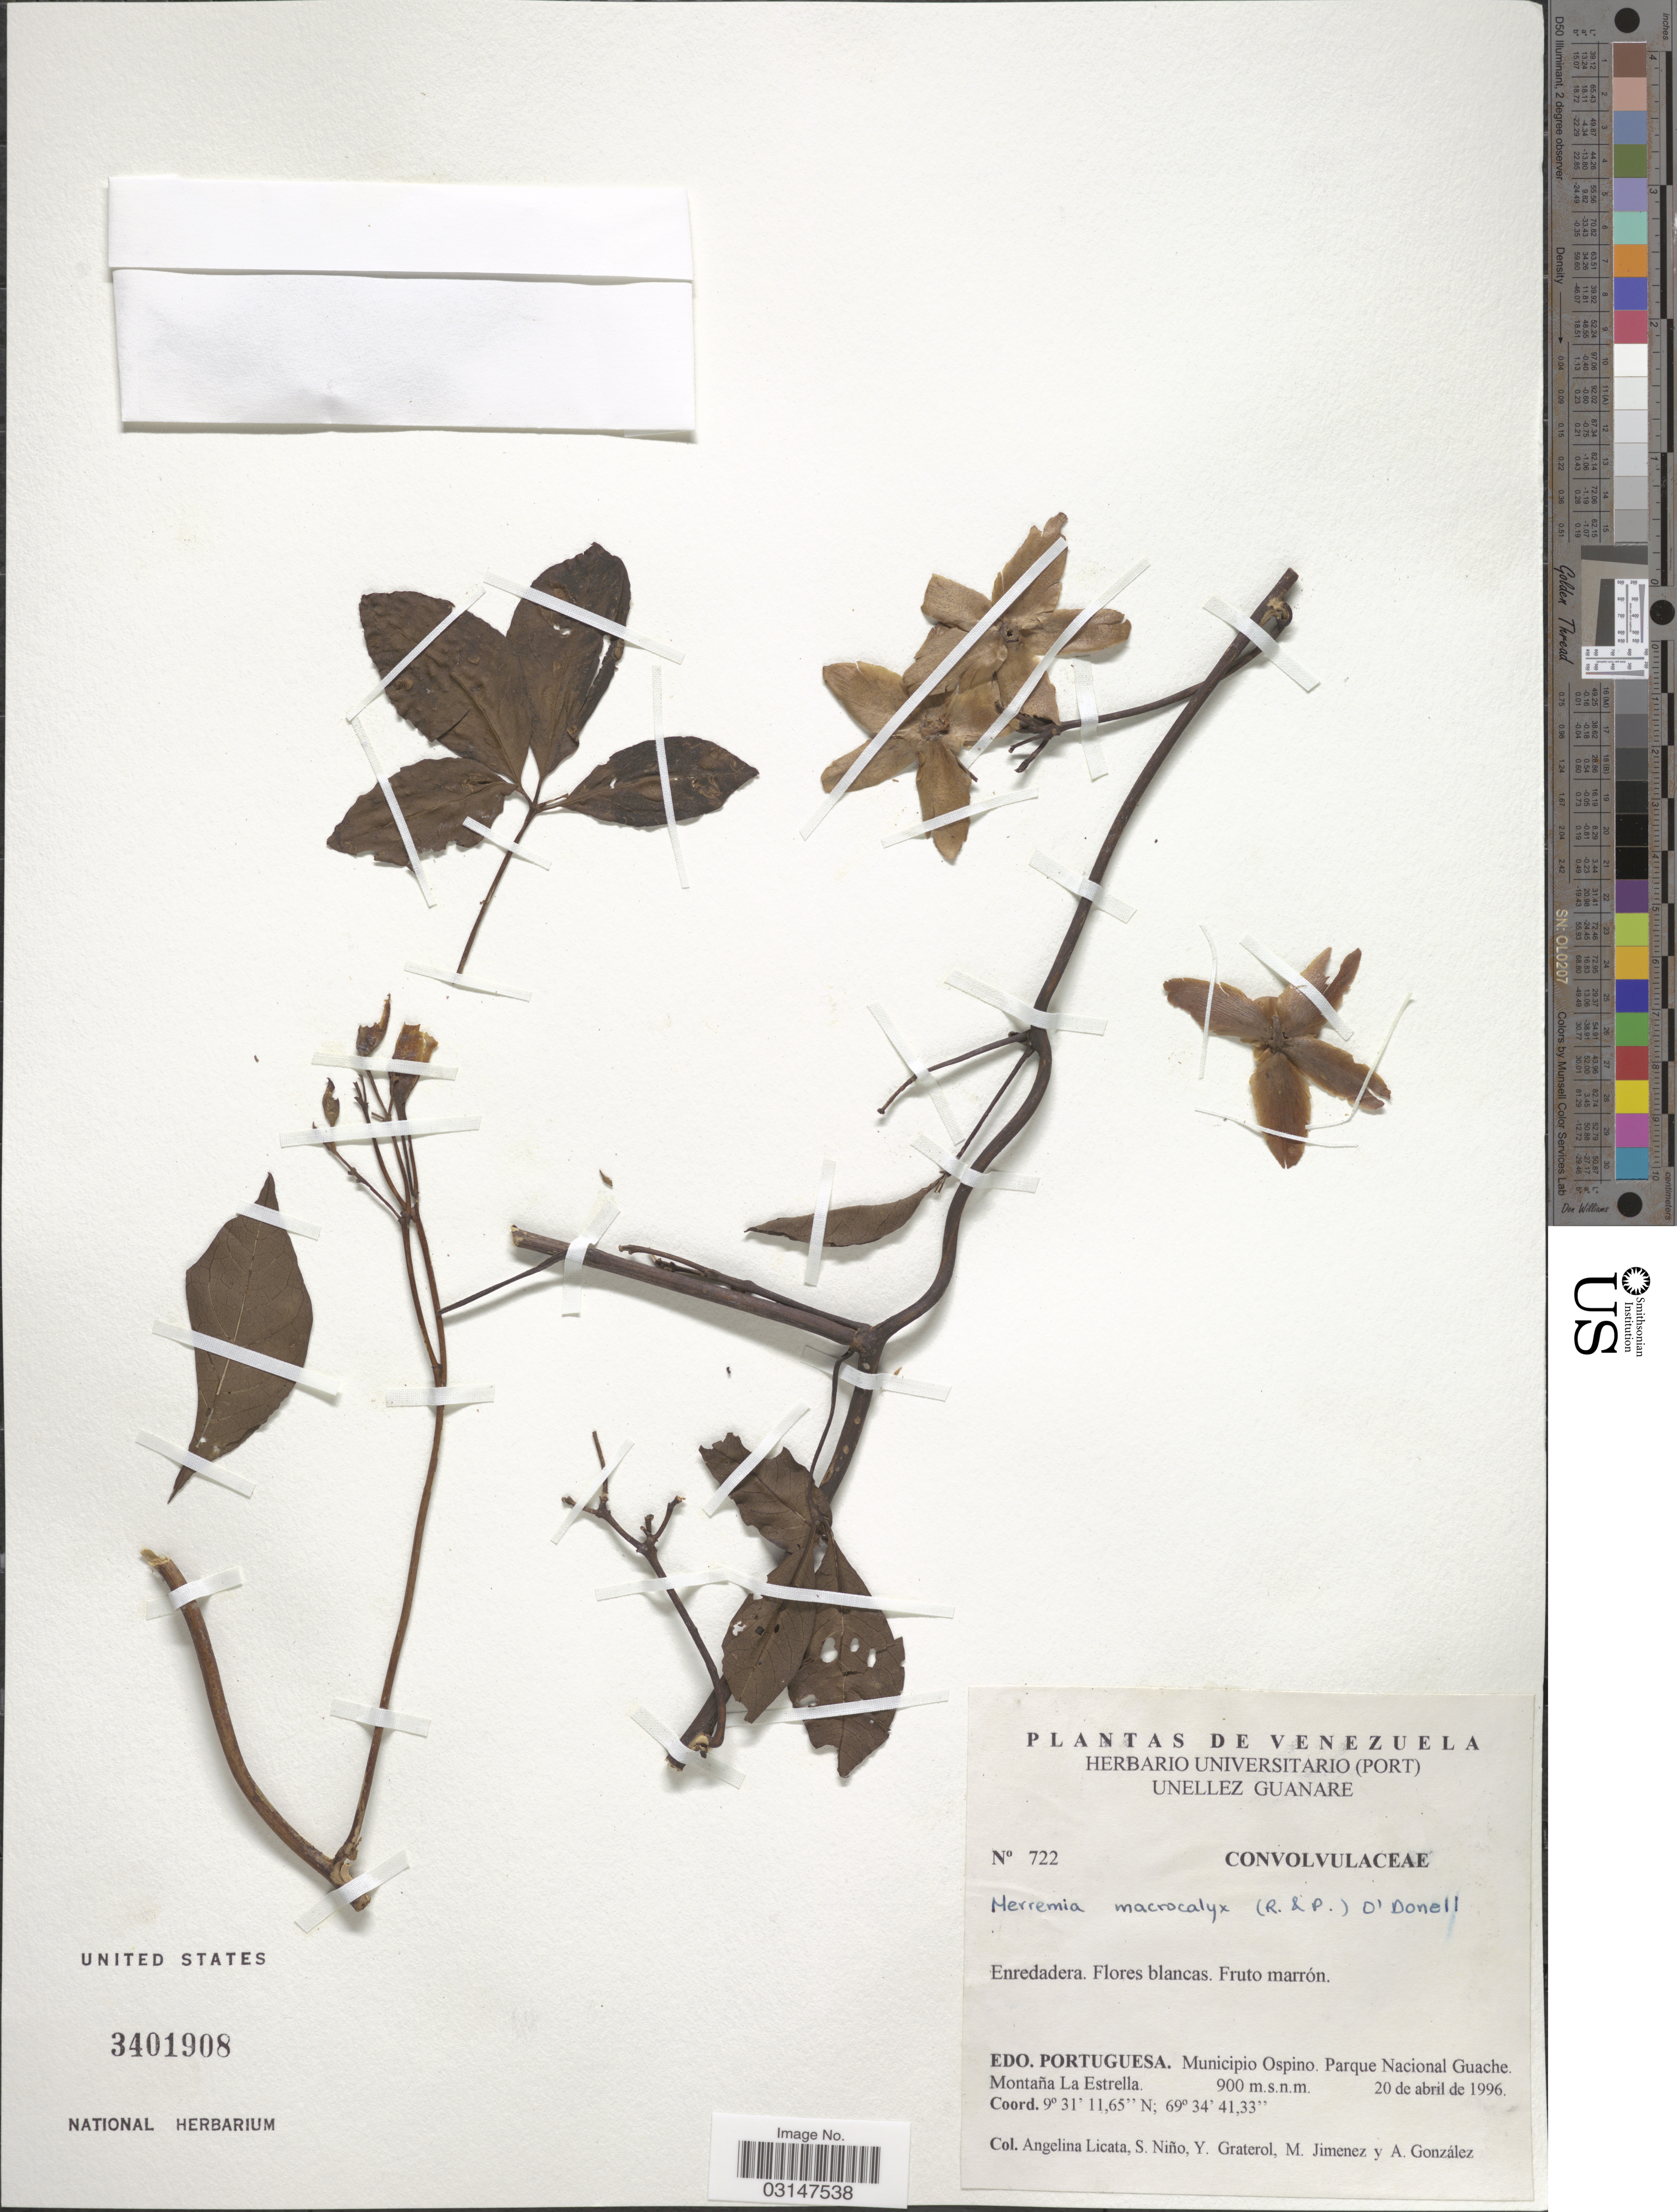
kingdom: Plantae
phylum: Tracheophyta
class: Magnoliopsida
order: Solanales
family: Convolvulaceae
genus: Distimake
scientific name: Distimake macrocalyx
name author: (Ruiz & Pav.) A. R. Simões & Staples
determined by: Strong, Mark T., (BOT), Smithsonian Institution - National Museum of Natural History (UNITED STATES)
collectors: A. Licata, S. M. Niño, Y. Graterol, M. Jimenez & A. C. González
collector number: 722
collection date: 1996-04-20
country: Venezuela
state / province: Portuguesa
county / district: Ospino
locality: Parque Nacional Guache. Montaña La Estrella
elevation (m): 900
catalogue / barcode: US 3401908